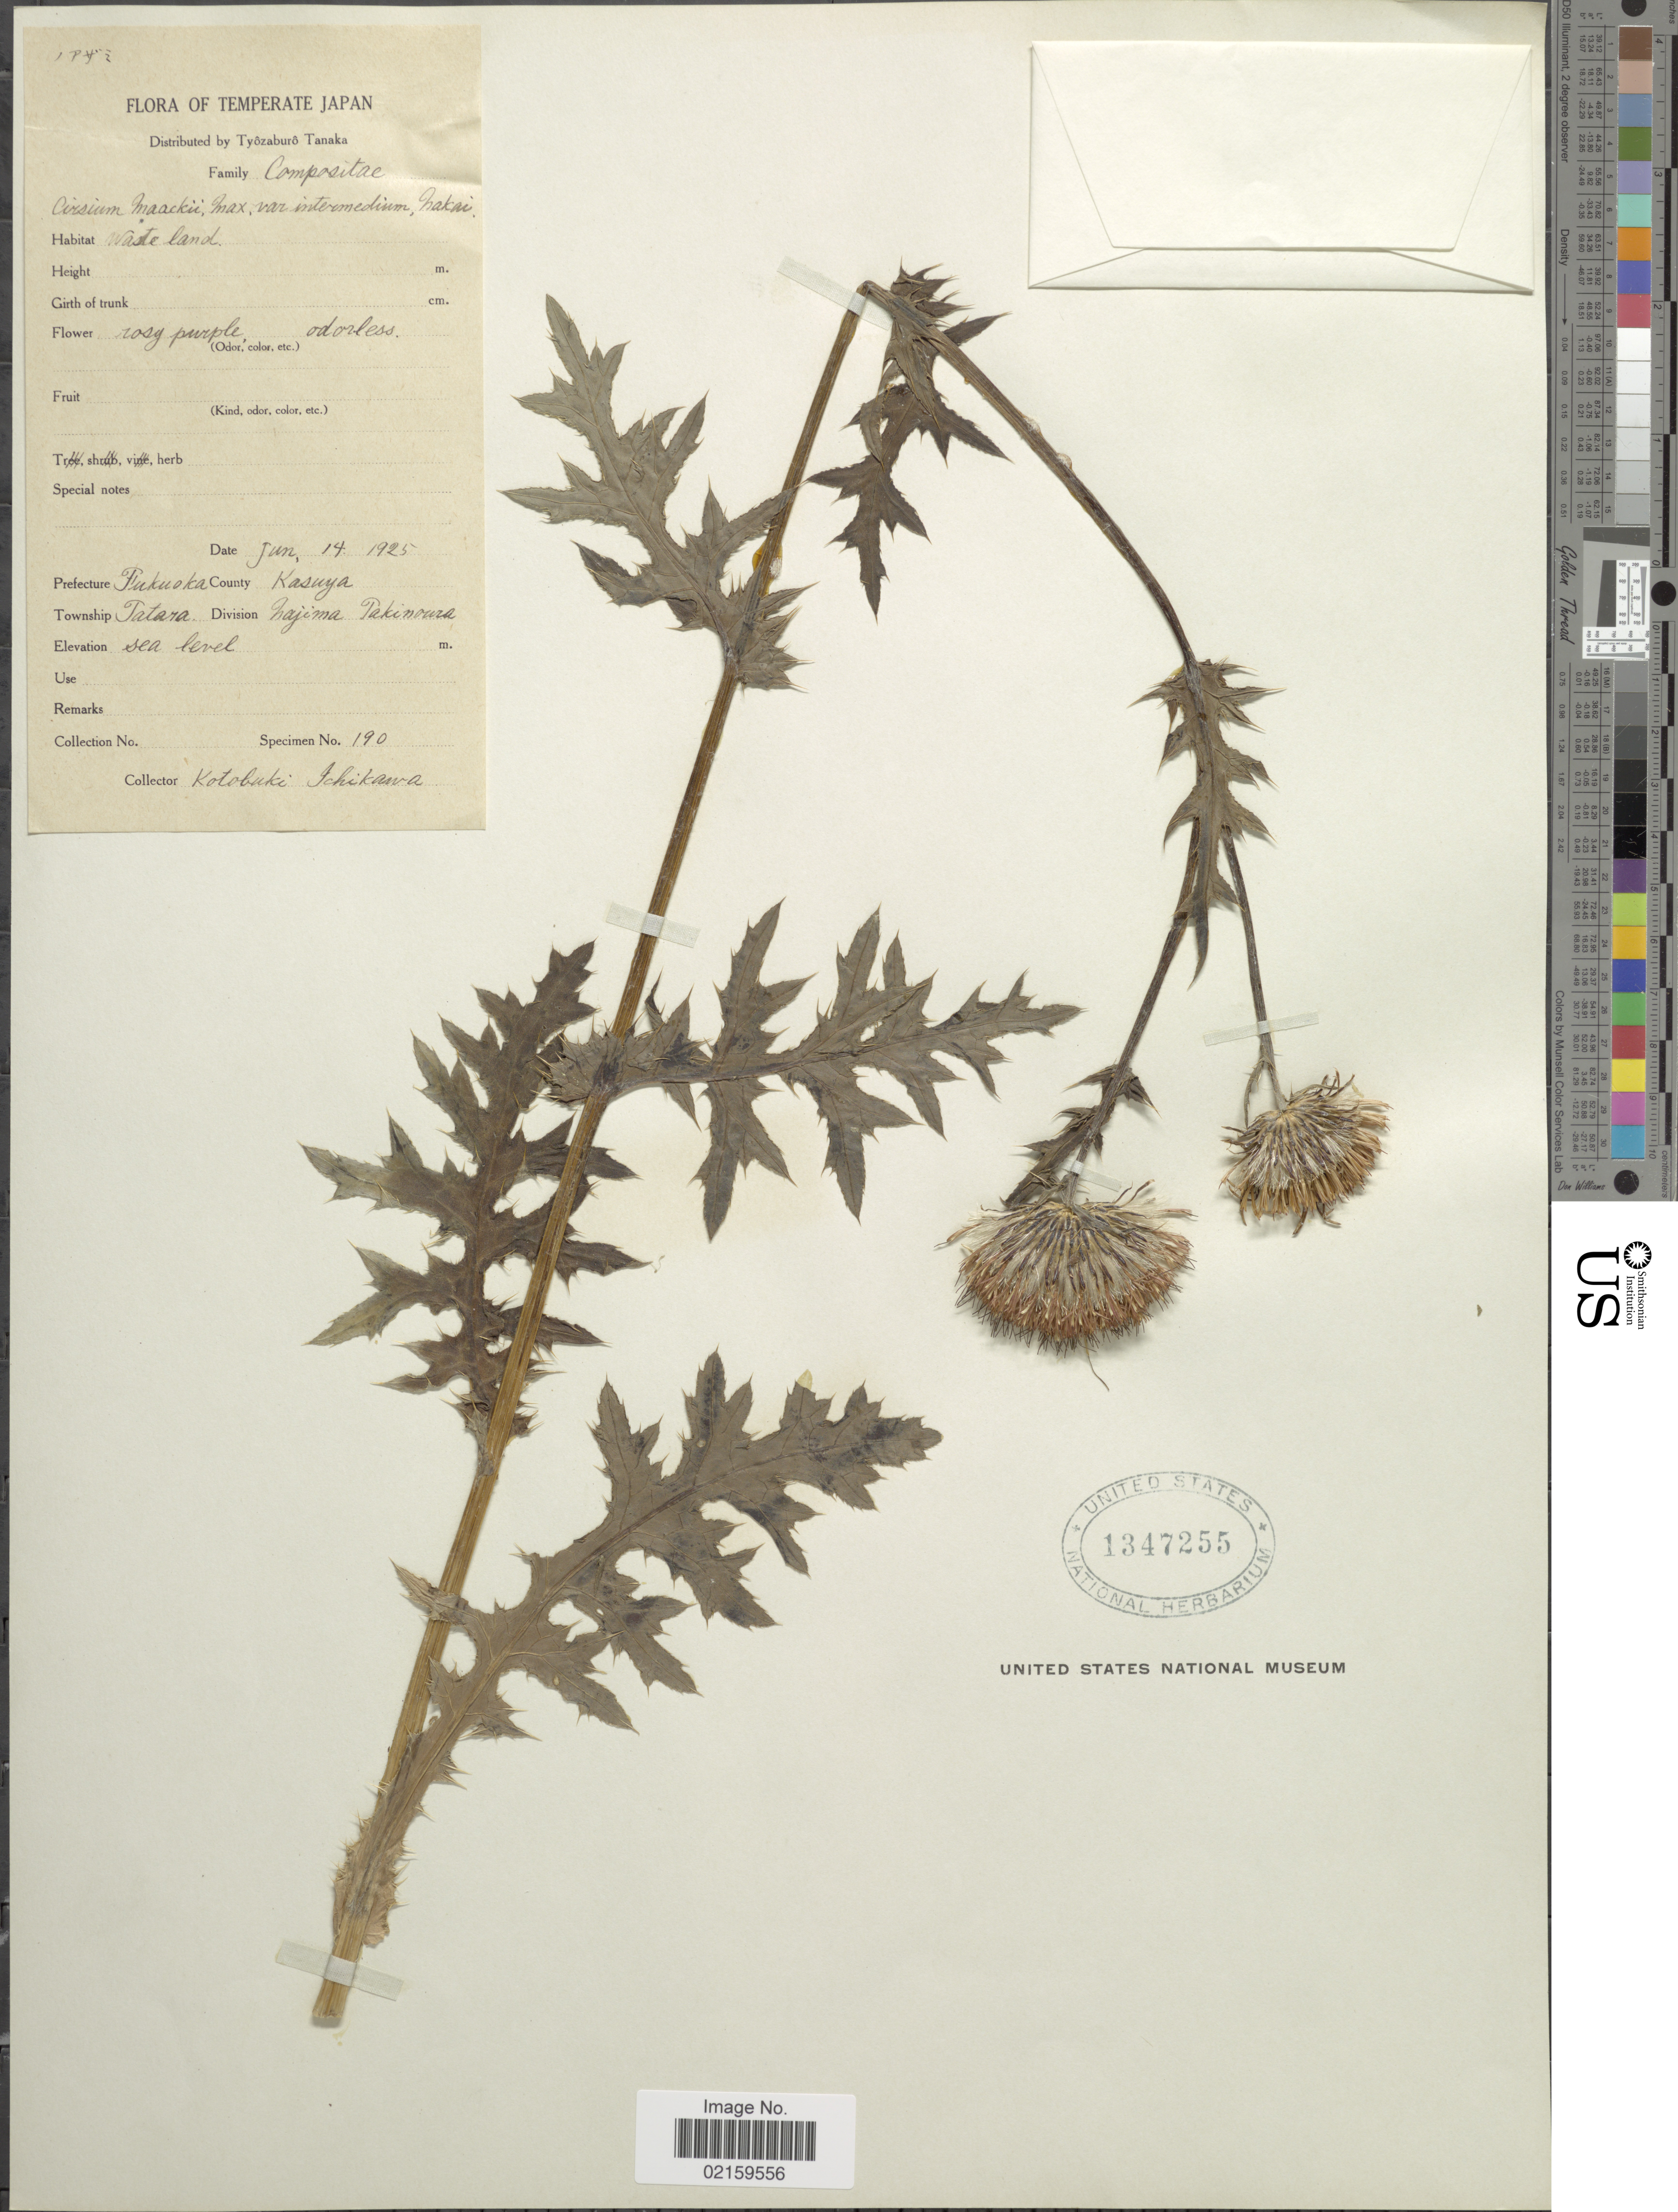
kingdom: Plantae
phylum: Tracheophyta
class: Magnoliopsida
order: Asterales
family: Asteraceae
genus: Cirsium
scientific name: Cirsium japonicum var. maackii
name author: (Maxim.) Matsum.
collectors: K. Schikawa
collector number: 190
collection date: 1925-06-14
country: Japan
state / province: Hukuoka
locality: Prefecture Fukuoka County Kasuya. Township Tatara. Division Najima Takinoura.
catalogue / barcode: US 1347255